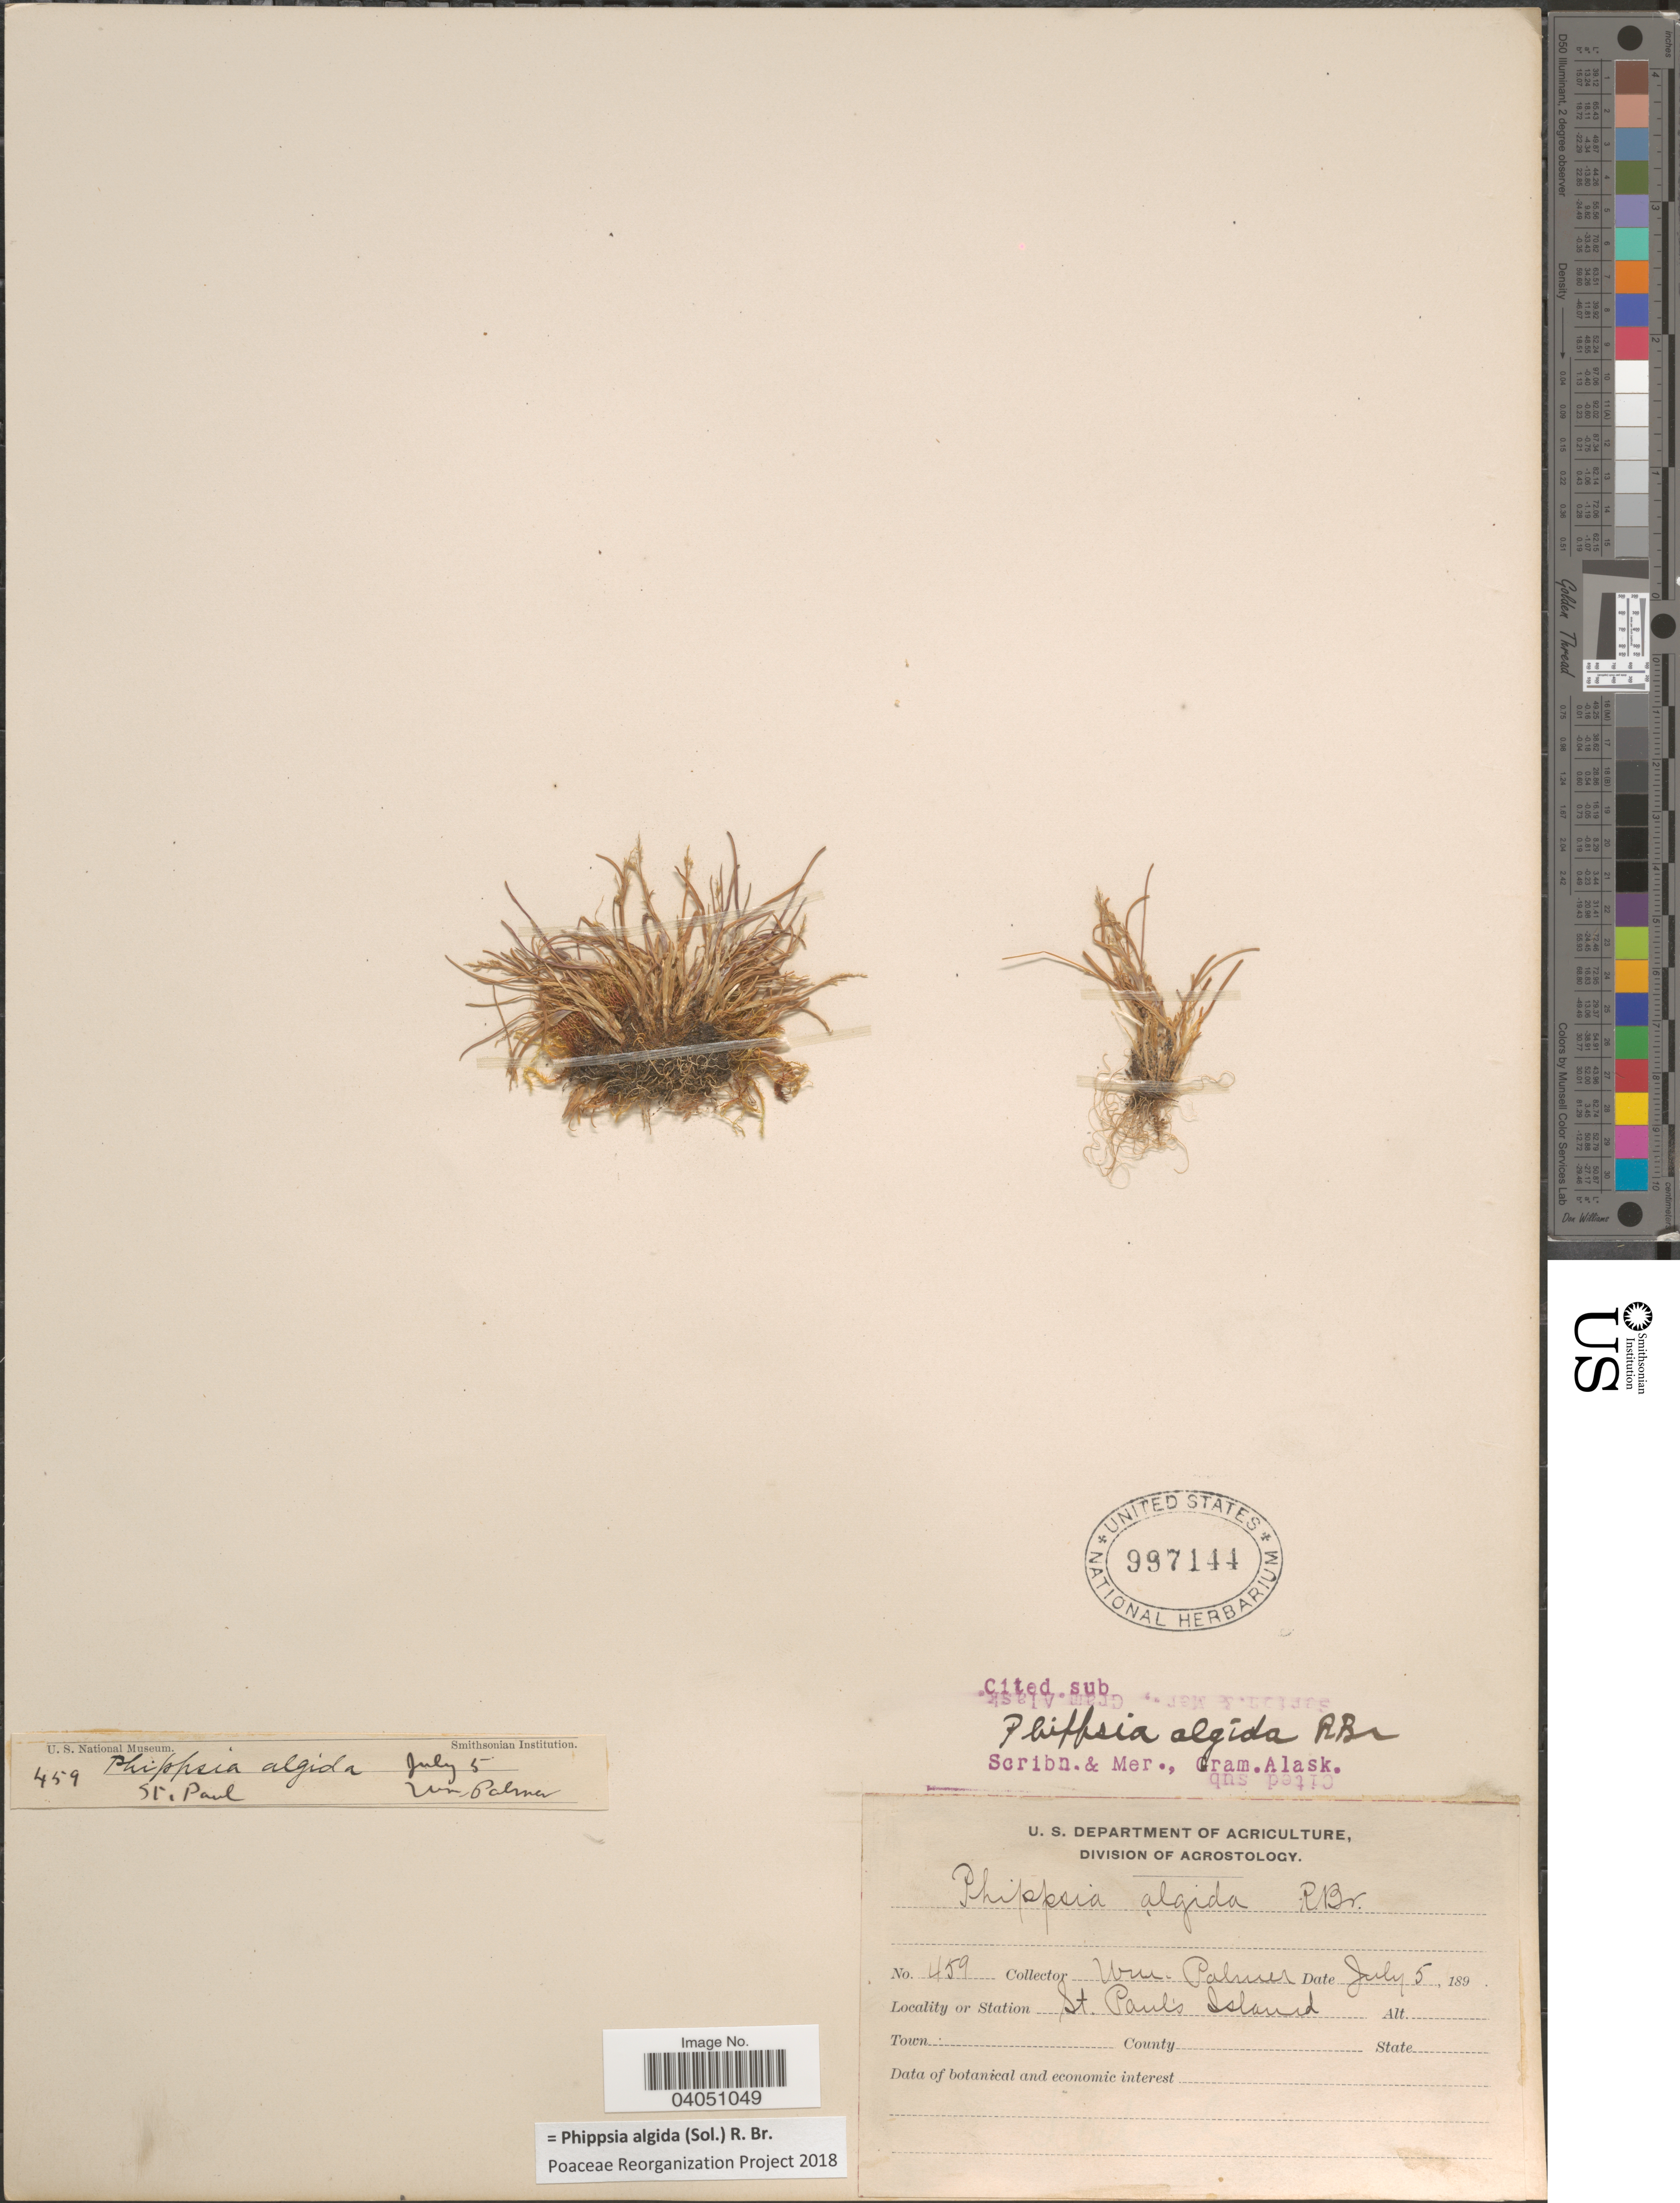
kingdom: Plantae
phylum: Tracheophyta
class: Liliopsida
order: Poales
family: Poaceae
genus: Phippsia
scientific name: Phippsia algida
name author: (Sol.) R. Br.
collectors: W. Palmer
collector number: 459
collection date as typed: July 5 189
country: United States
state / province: Alaska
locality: St. Pauls Island.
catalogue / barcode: US 997144